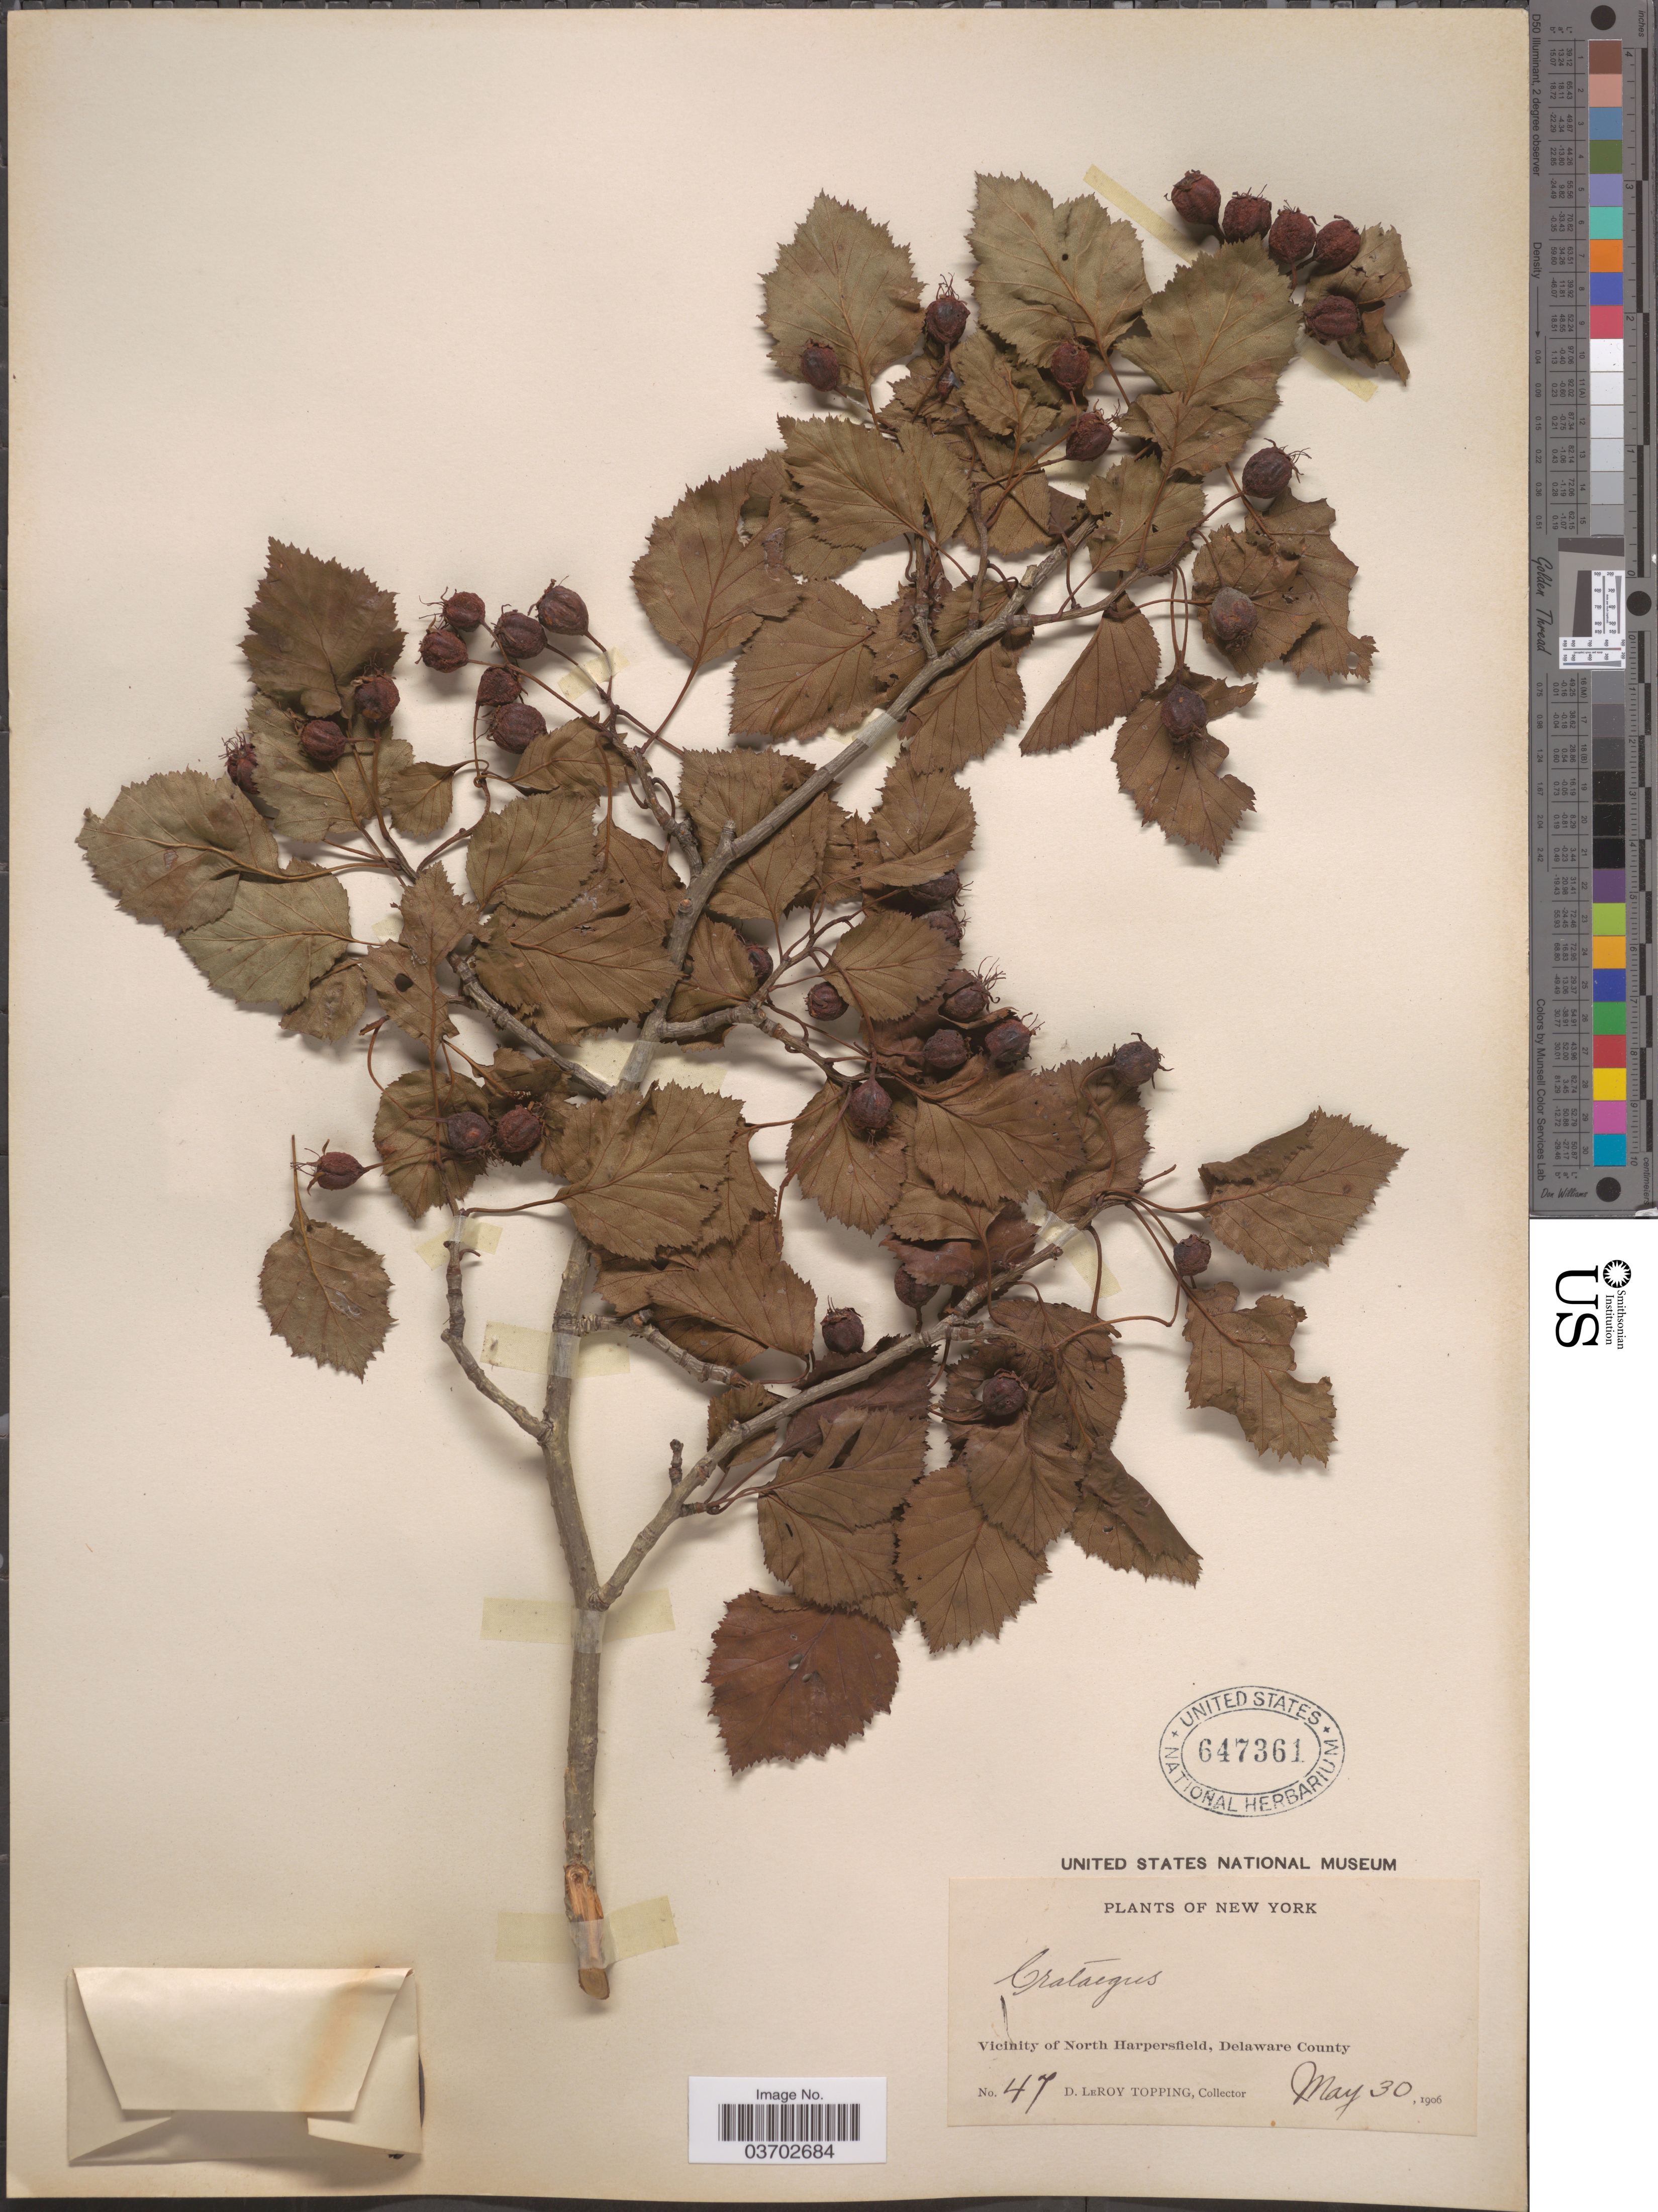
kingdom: Plantae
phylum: Tracheophyta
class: Magnoliopsida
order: Rosales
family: Rosaceae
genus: Crataegus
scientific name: Crataegus sp.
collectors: D. L. Topping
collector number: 47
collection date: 1906-05-30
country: United States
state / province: New York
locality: Vicinity of North Harpersfield, Delaware County.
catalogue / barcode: US 647361